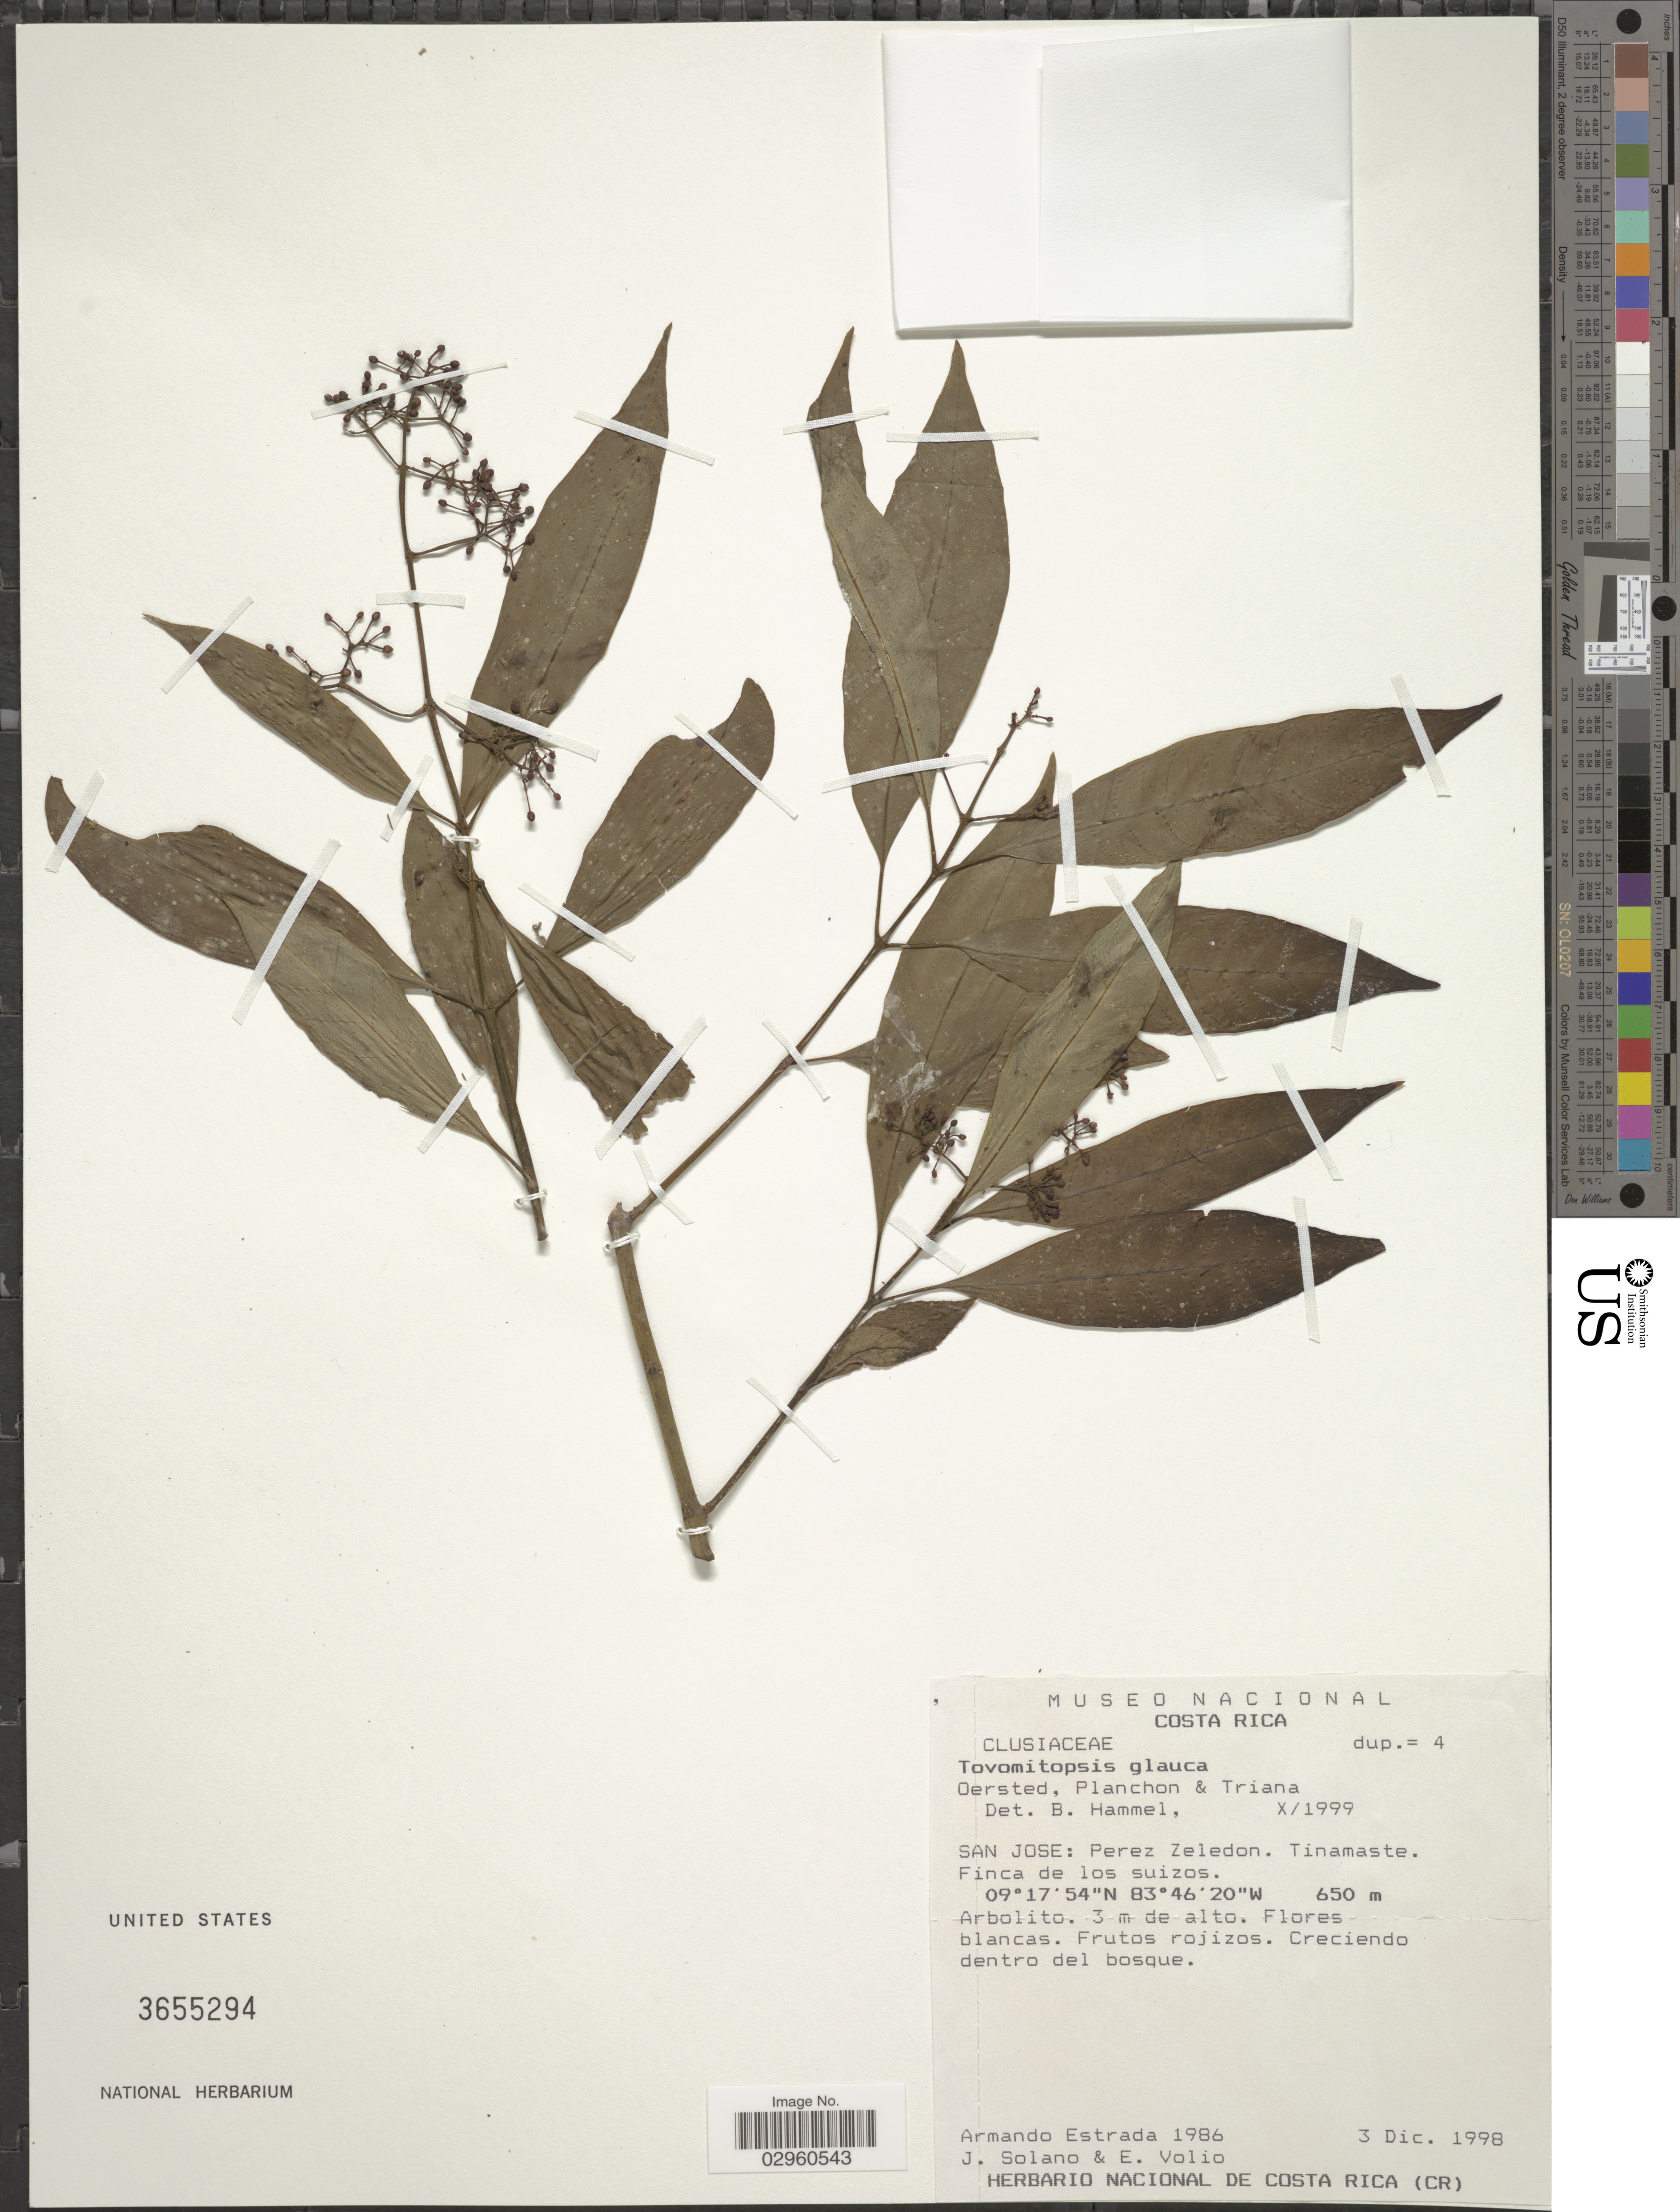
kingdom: Plantae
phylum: Tracheophyta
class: Magnoliopsida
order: Malpighiales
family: Clusiaceae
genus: Chrysochlamys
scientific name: Chrysochlamys glauca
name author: (Oerst. ex Planch. & Triana) Hemsl.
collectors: A. Estrada, J. Solano & E. Volio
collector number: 1986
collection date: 1998-12-03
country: Costa Rica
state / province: San José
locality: San Jose: Perez Zeledon. Tinamaste. Finca de los suizos.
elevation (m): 650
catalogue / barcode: US 3655294